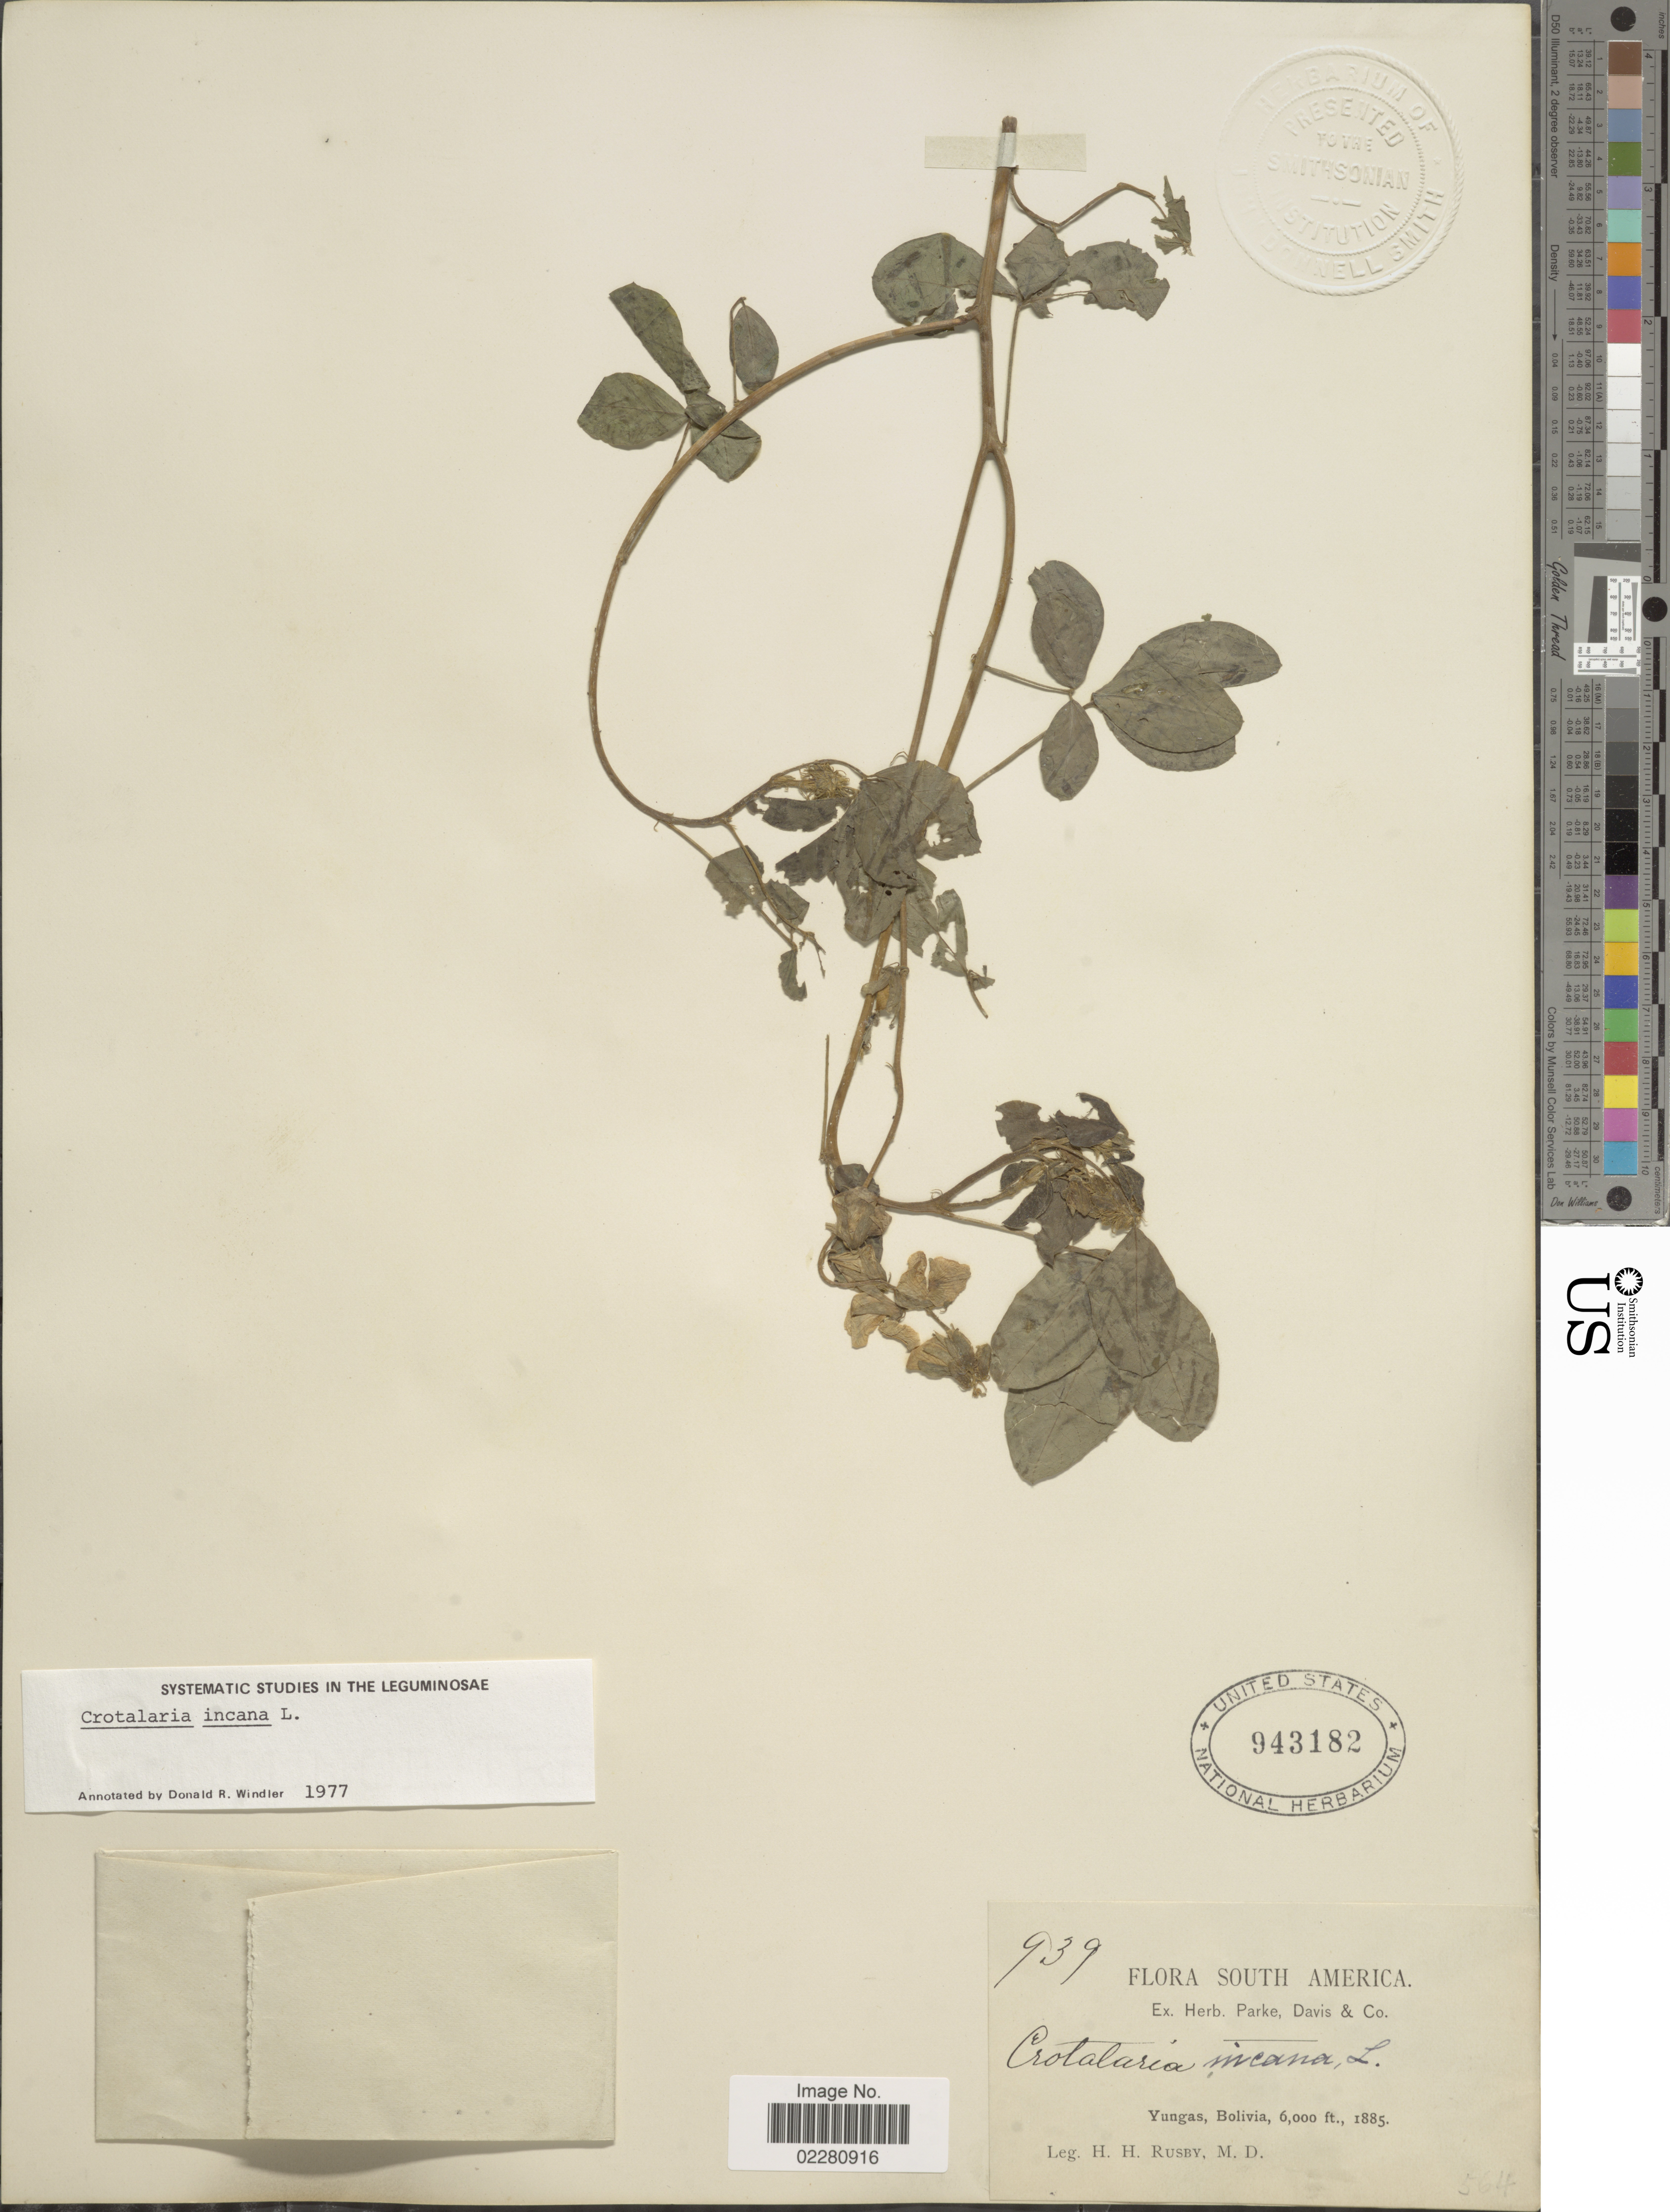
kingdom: Plantae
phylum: Tracheophyta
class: Magnoliopsida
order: Fabales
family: Fabaceae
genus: Crotalaria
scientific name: Crotalaria incana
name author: L.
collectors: H. H. Rusby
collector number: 939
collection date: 1885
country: Bolivia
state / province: La Paz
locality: Yungas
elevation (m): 1829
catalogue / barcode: US 943182